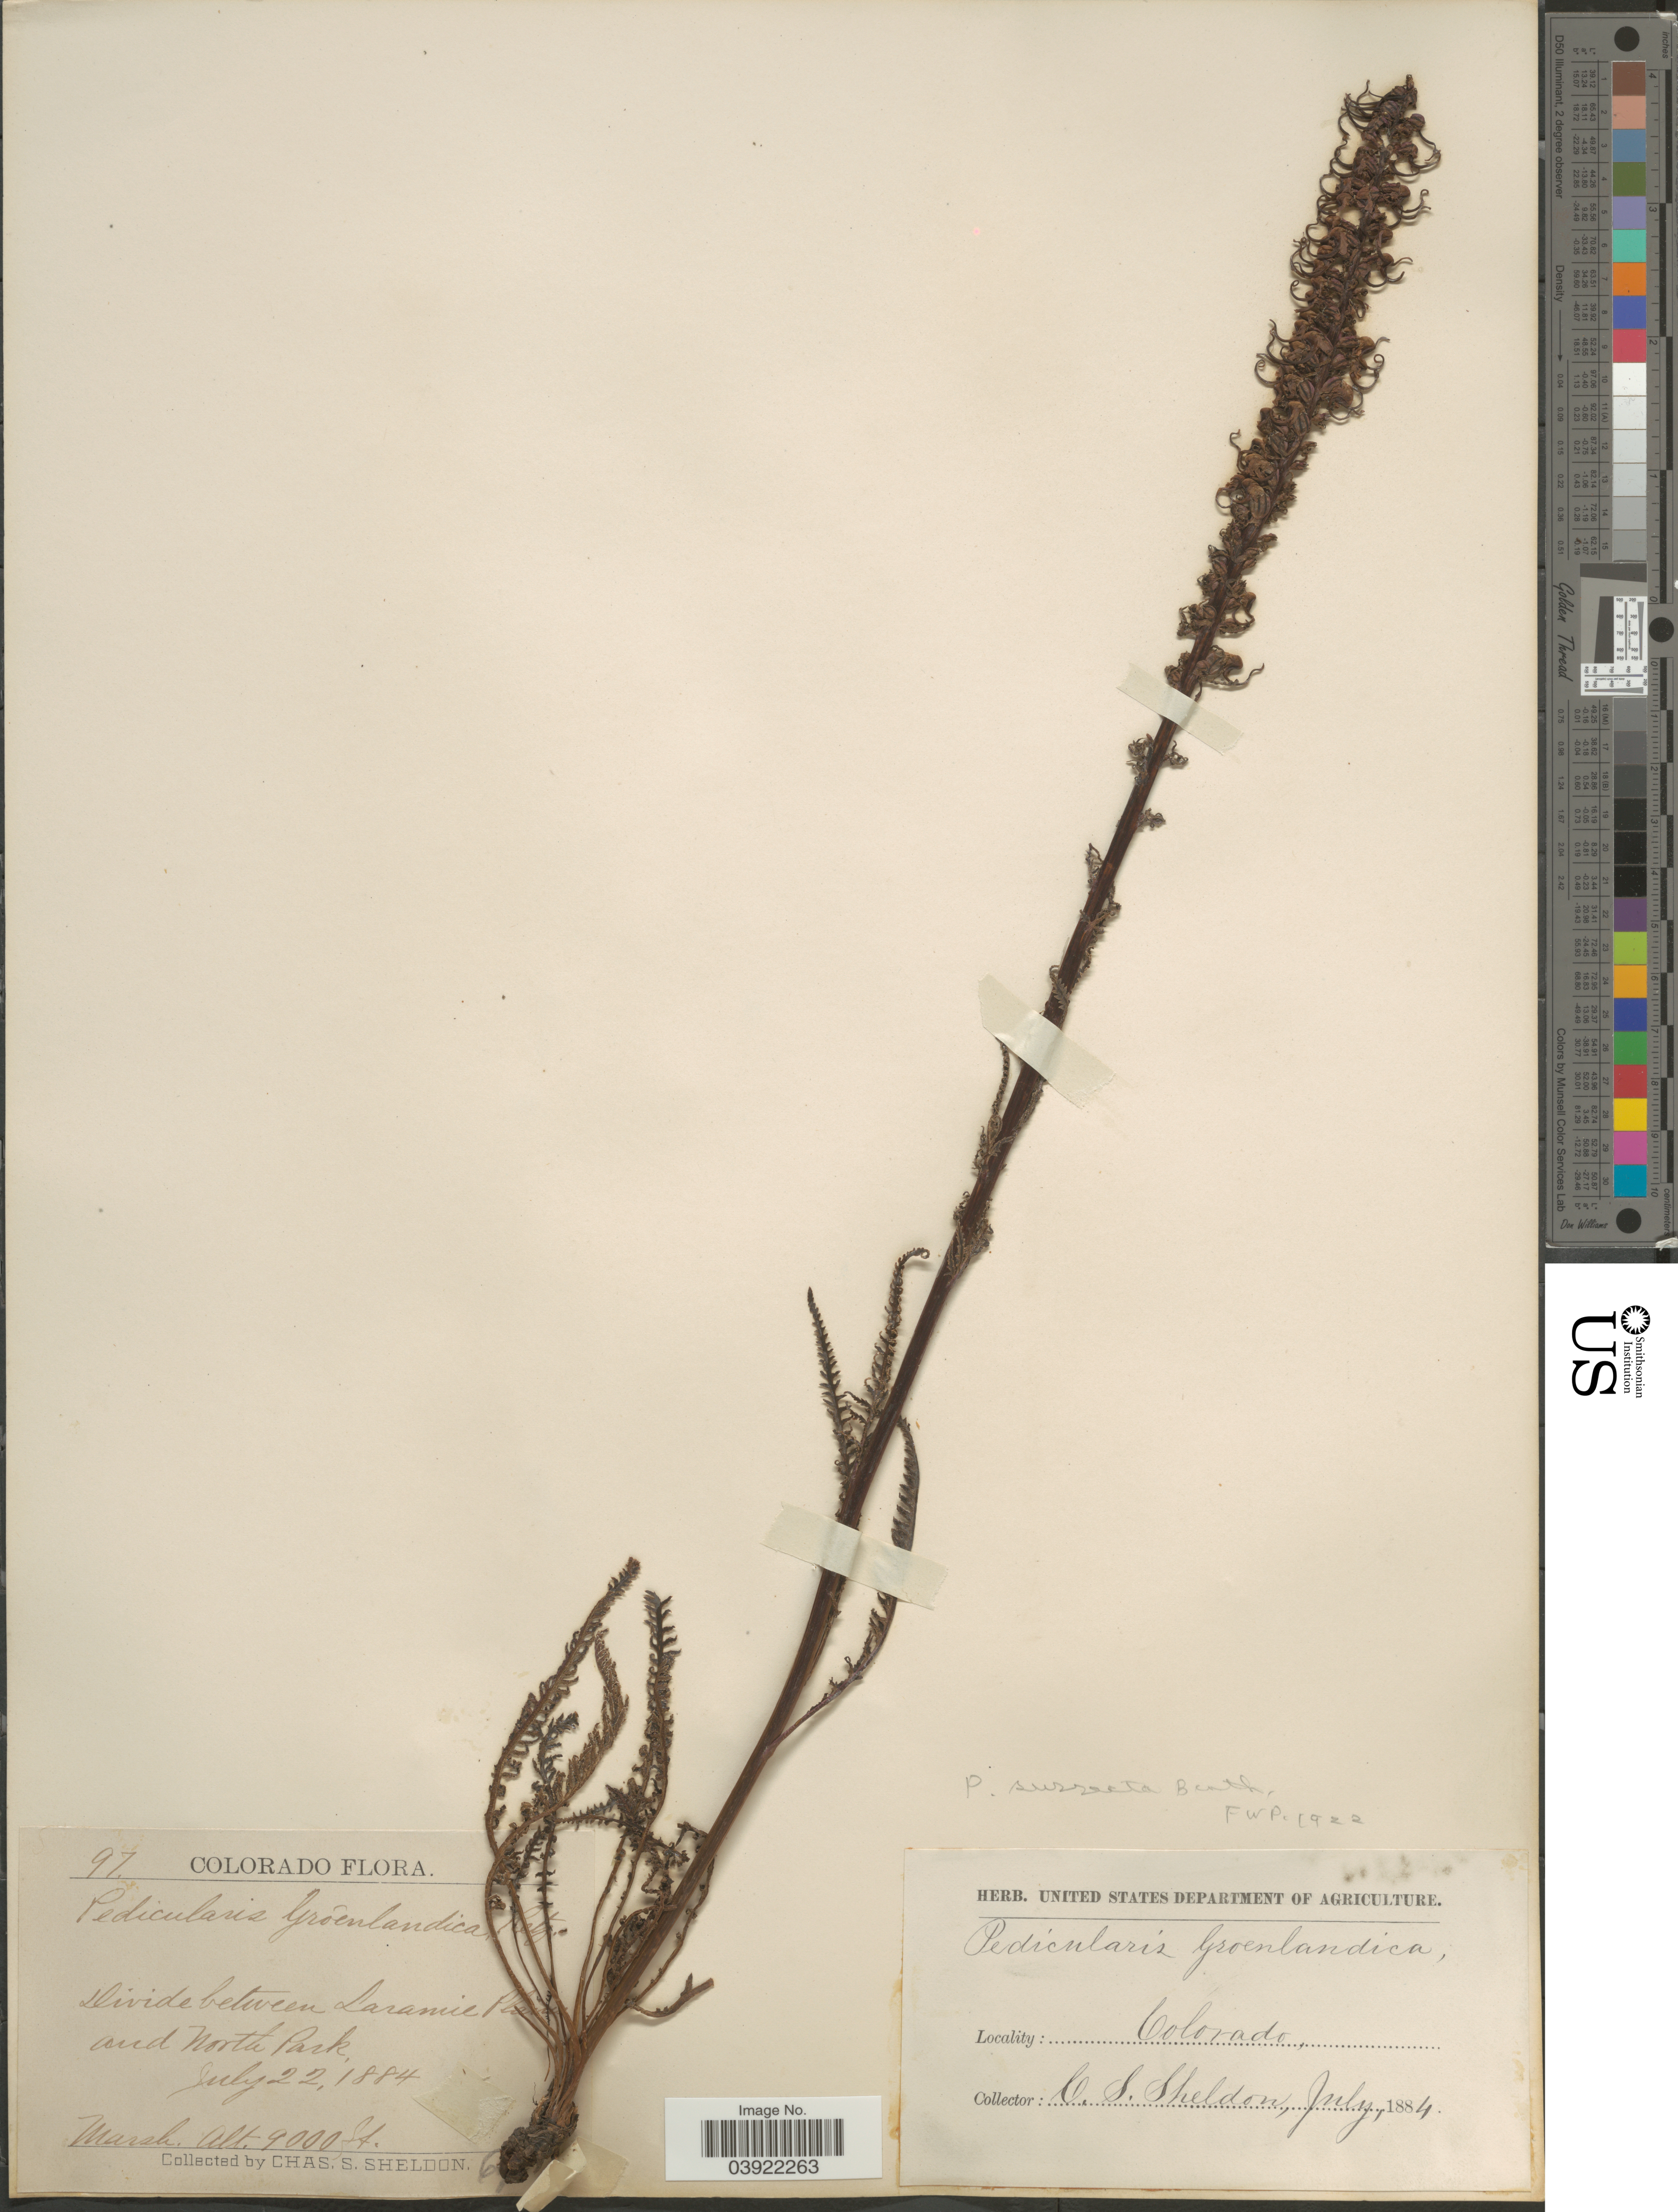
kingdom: Plantae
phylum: Tracheophyta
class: Magnoliopsida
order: Lamiales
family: Orobanchaceae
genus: Pedicularis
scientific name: Pedicularis groenlandica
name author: Retz.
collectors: C. S. Sheldon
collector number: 97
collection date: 1884-07-22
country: United States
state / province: Colorado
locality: Divide between Laramie Plains and North Park.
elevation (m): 2743